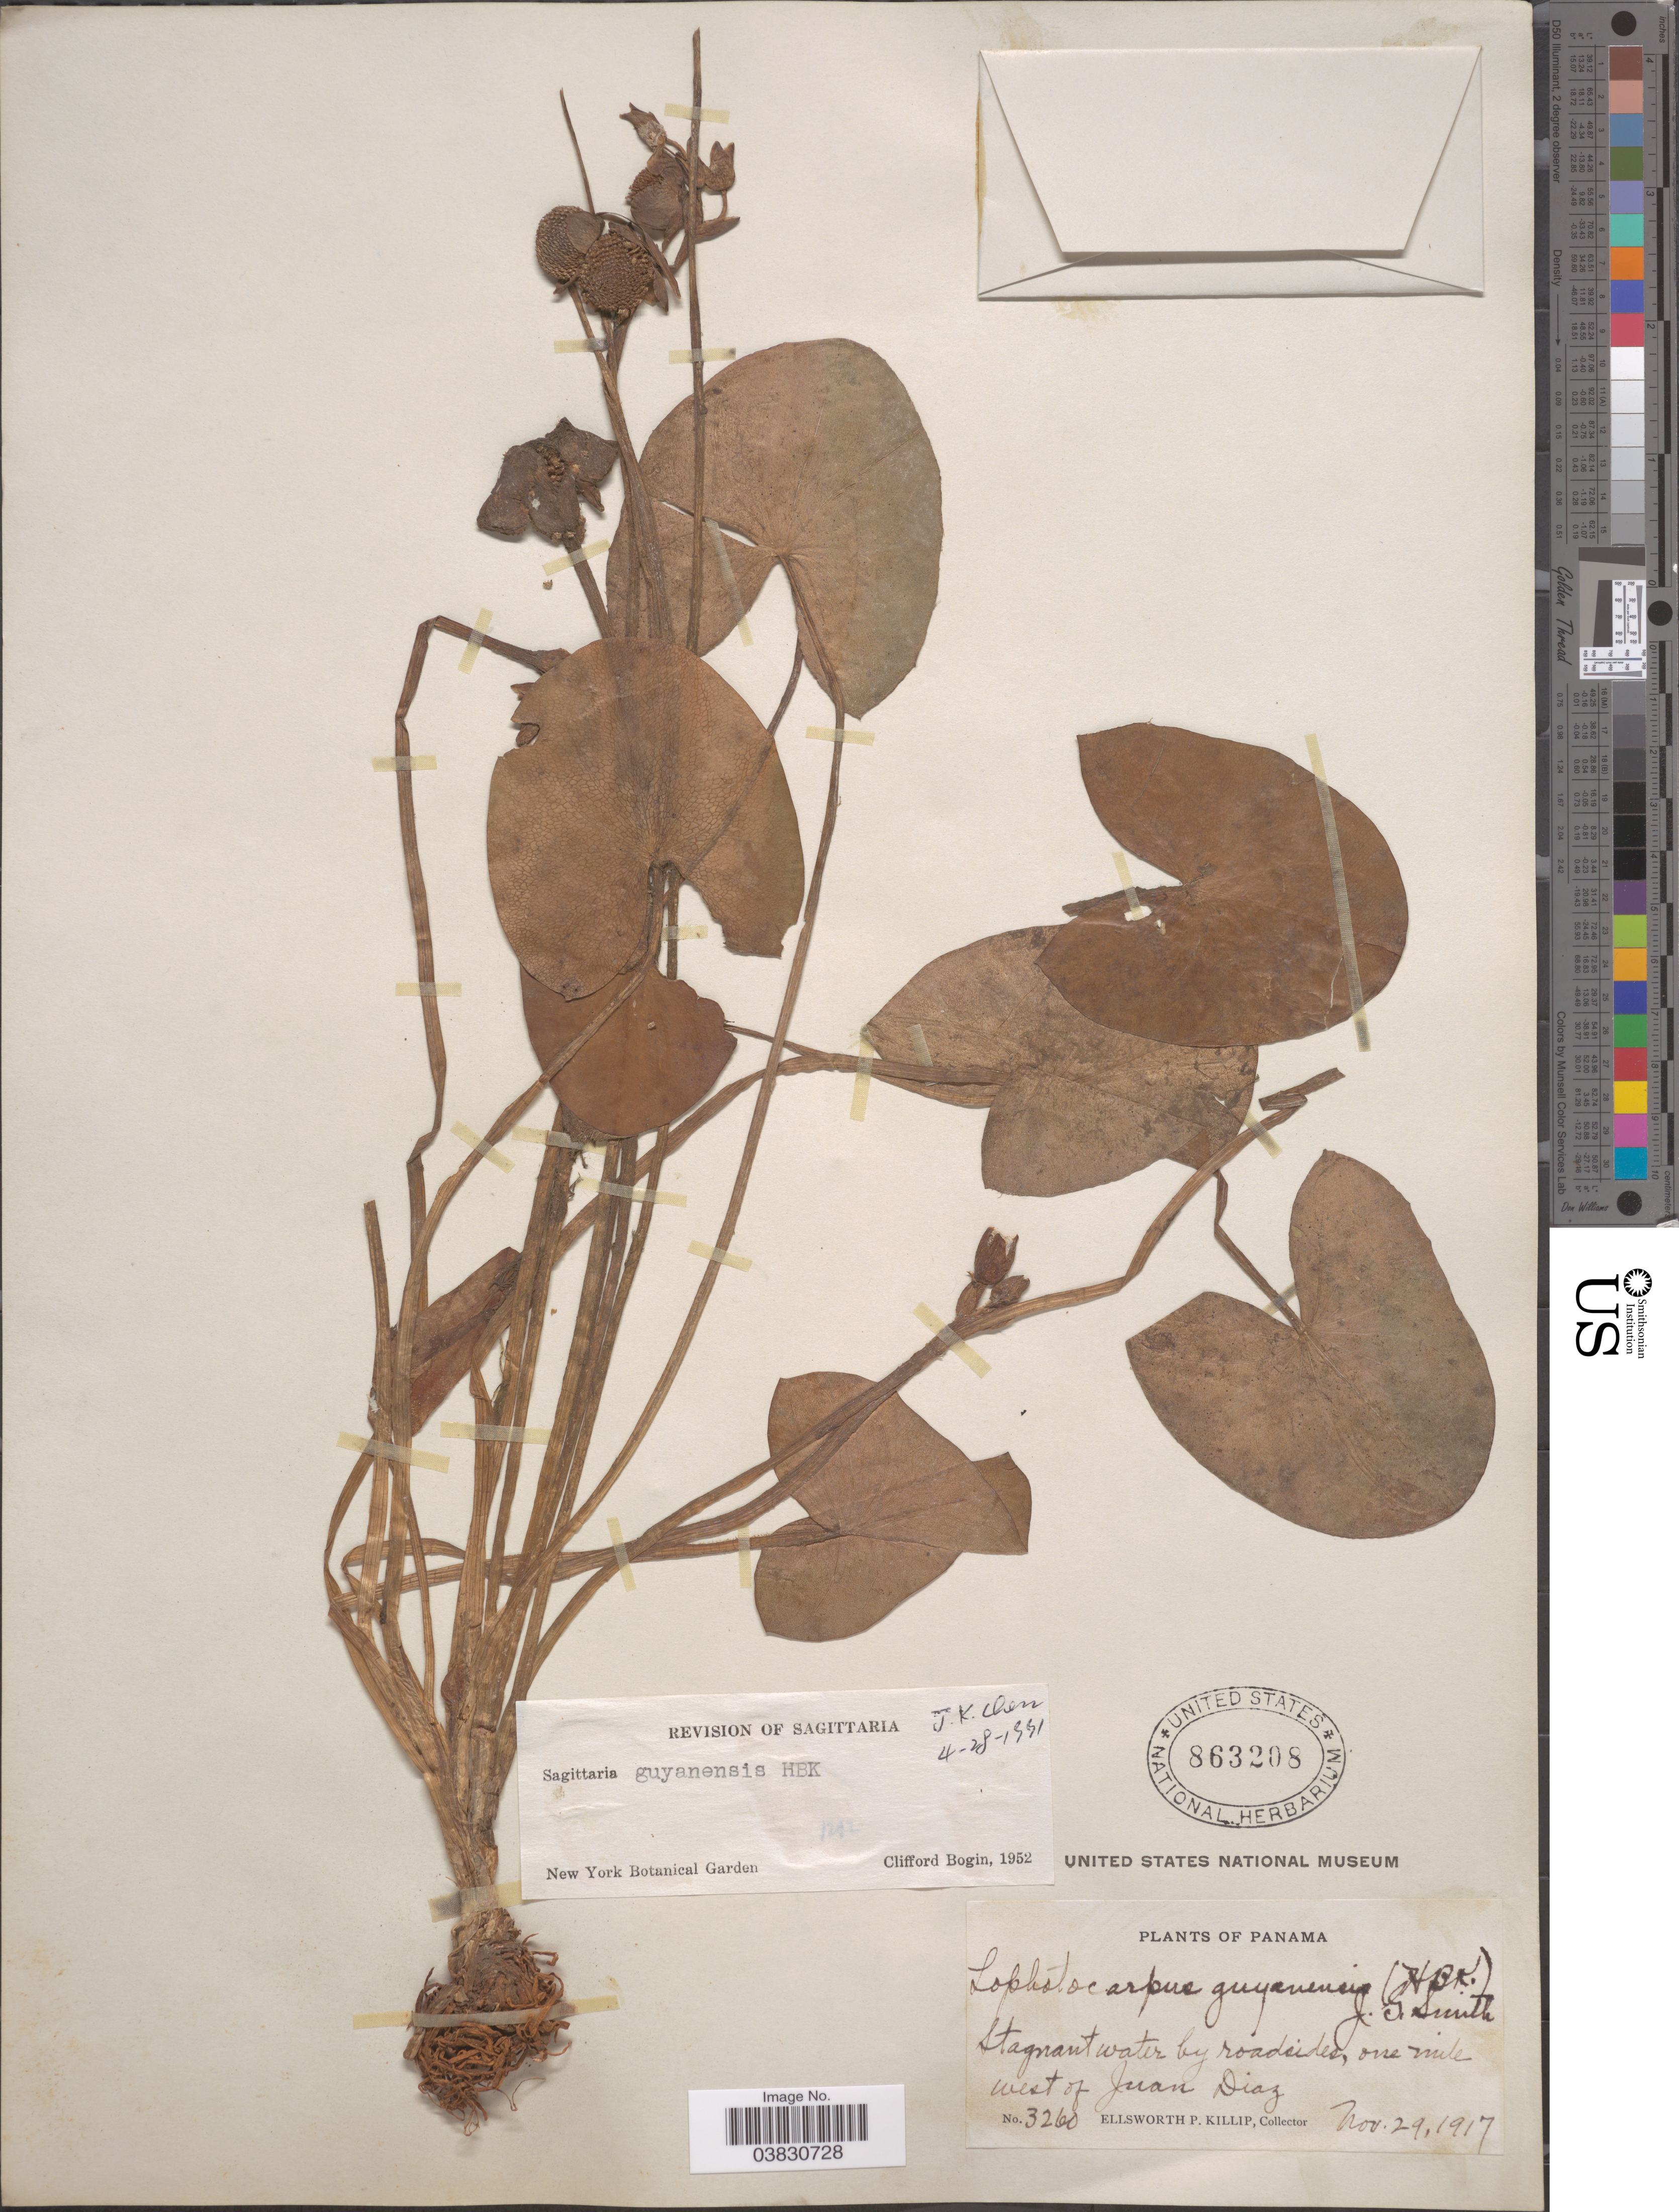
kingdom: Plantae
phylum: Tracheophyta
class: Liliopsida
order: Alismatales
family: Alismataceae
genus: Sagittaria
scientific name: Sagittaria guayanensis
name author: Kunth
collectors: E. P. Killip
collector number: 3260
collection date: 1917-11-29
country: Panama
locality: Stagnant water by roadside, one mile West of Juan Diaz.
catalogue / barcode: US 863208